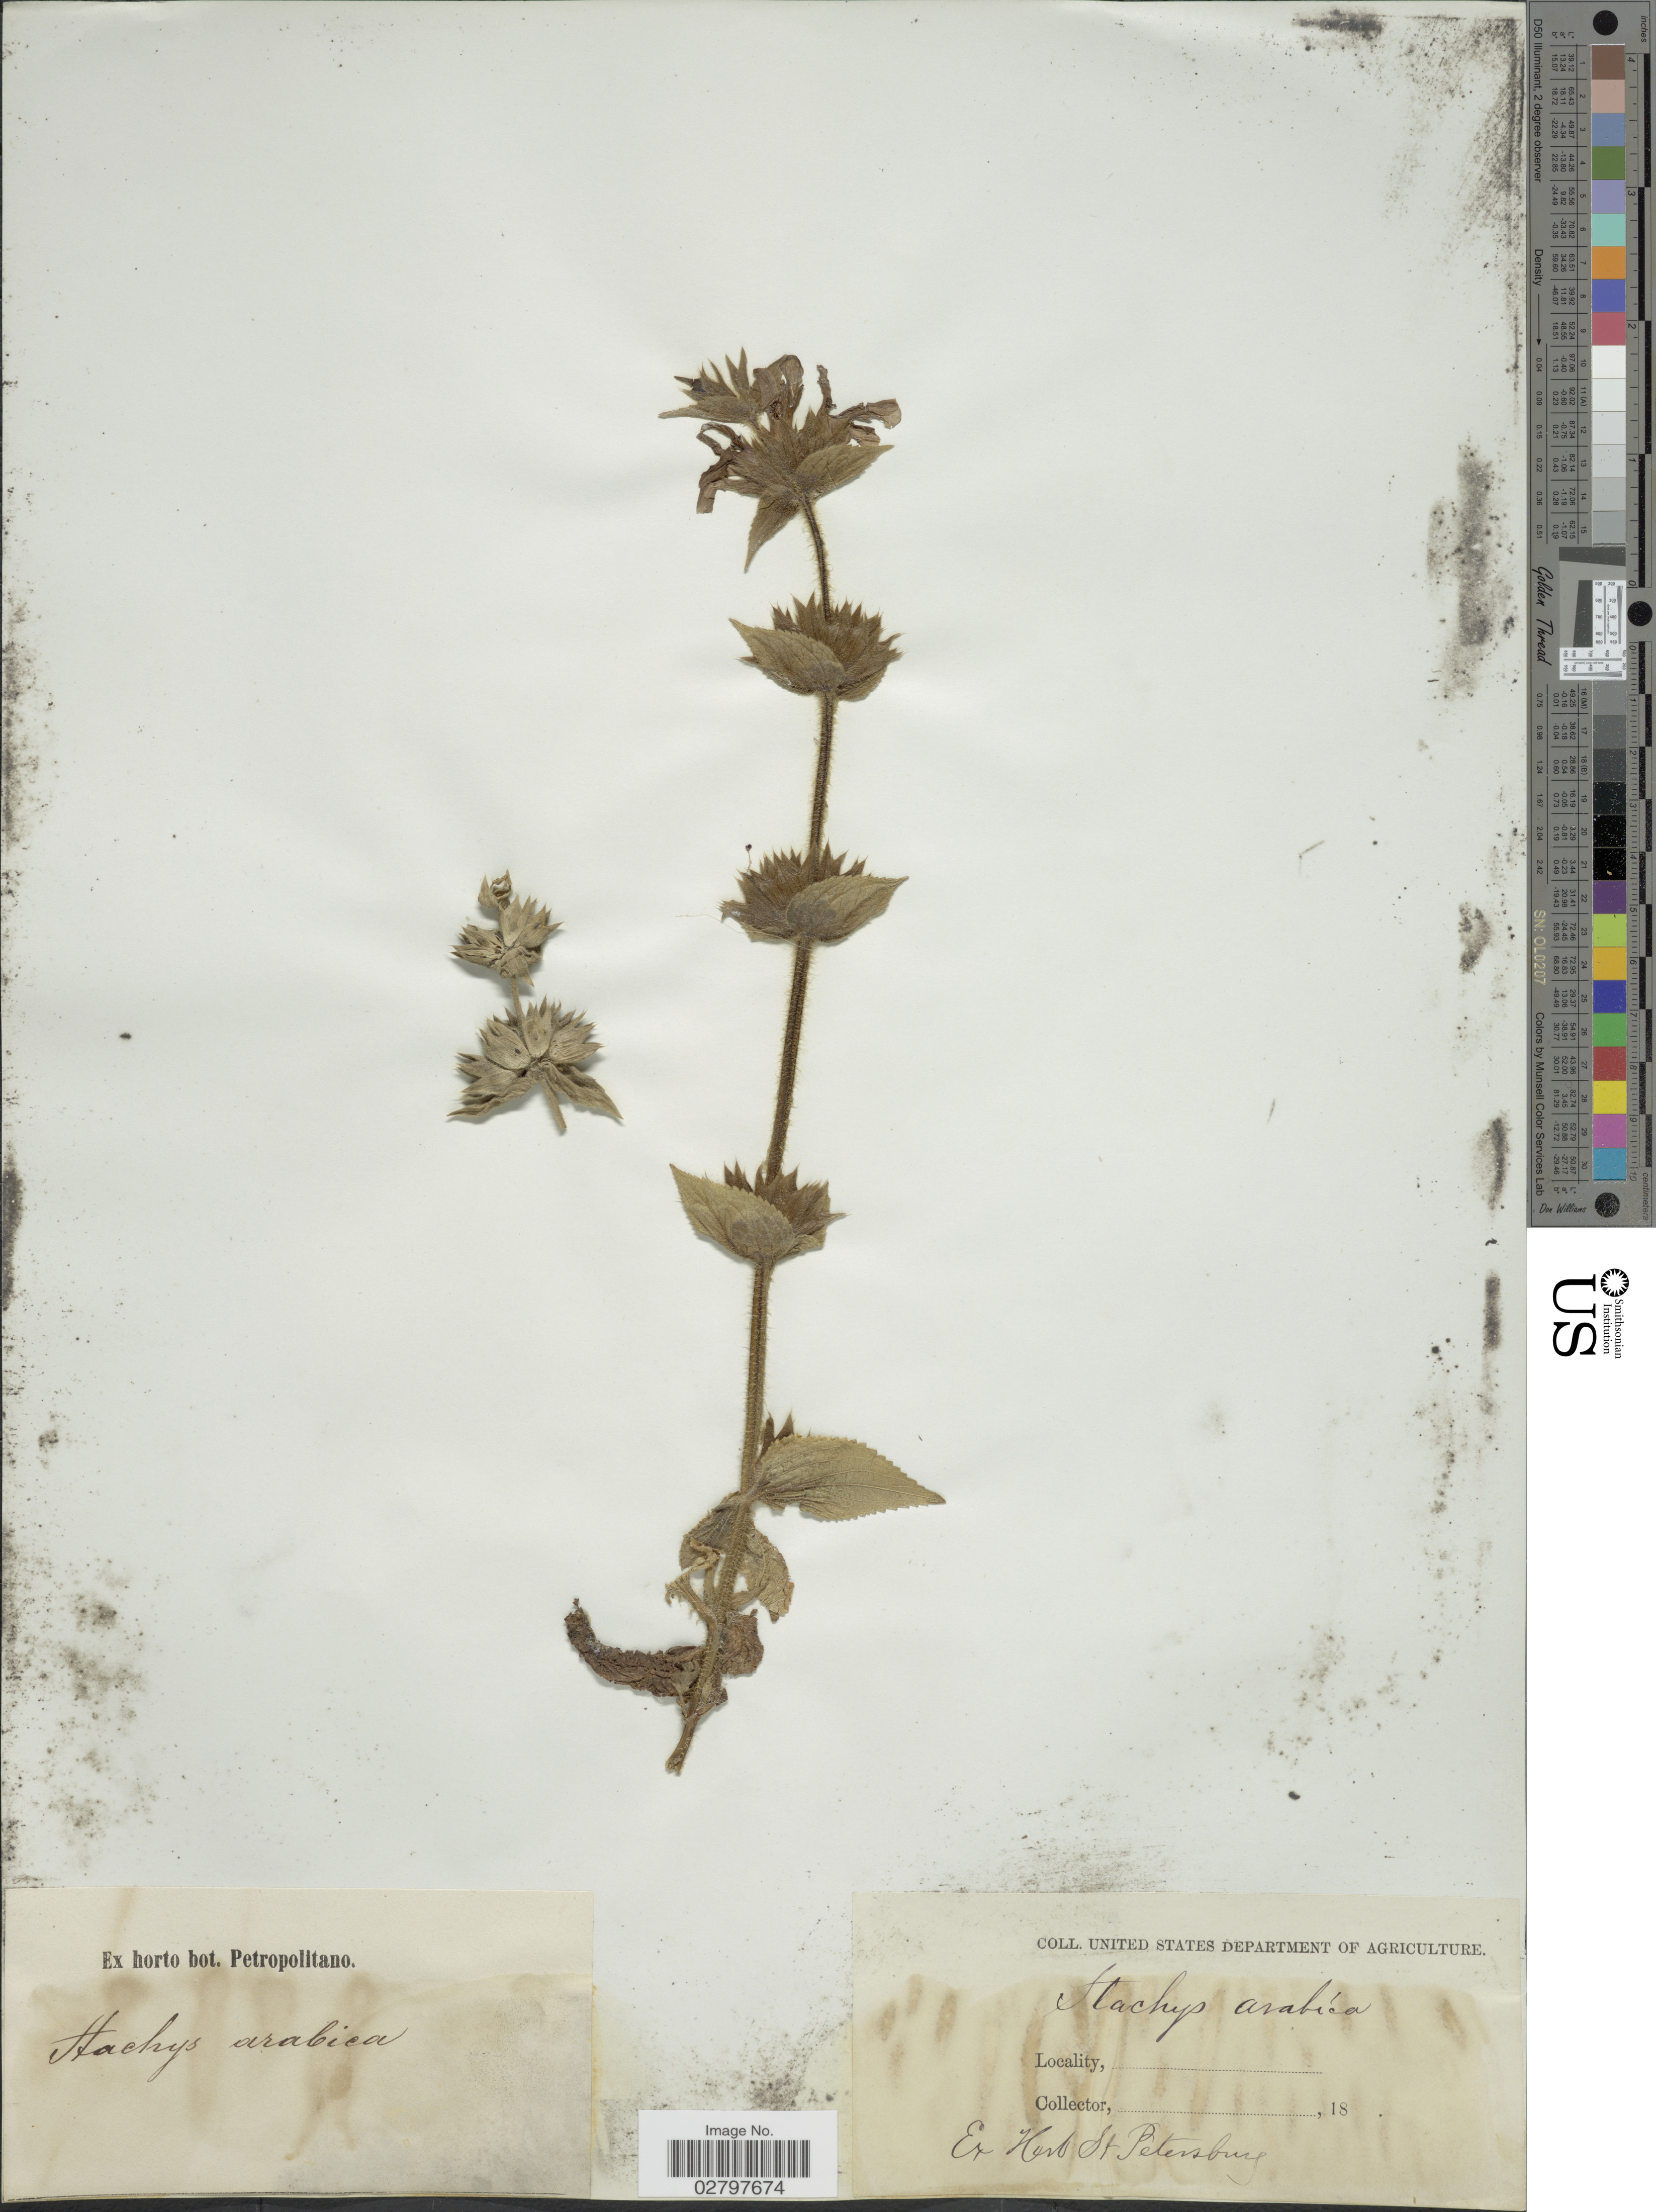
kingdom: Plantae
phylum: Tracheophyta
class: Magnoliopsida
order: Lamiales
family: Lamiaceae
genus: Stachys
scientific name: Stachys arabica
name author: Hornem.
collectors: Ex herb. St. Petersburg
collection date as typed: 18